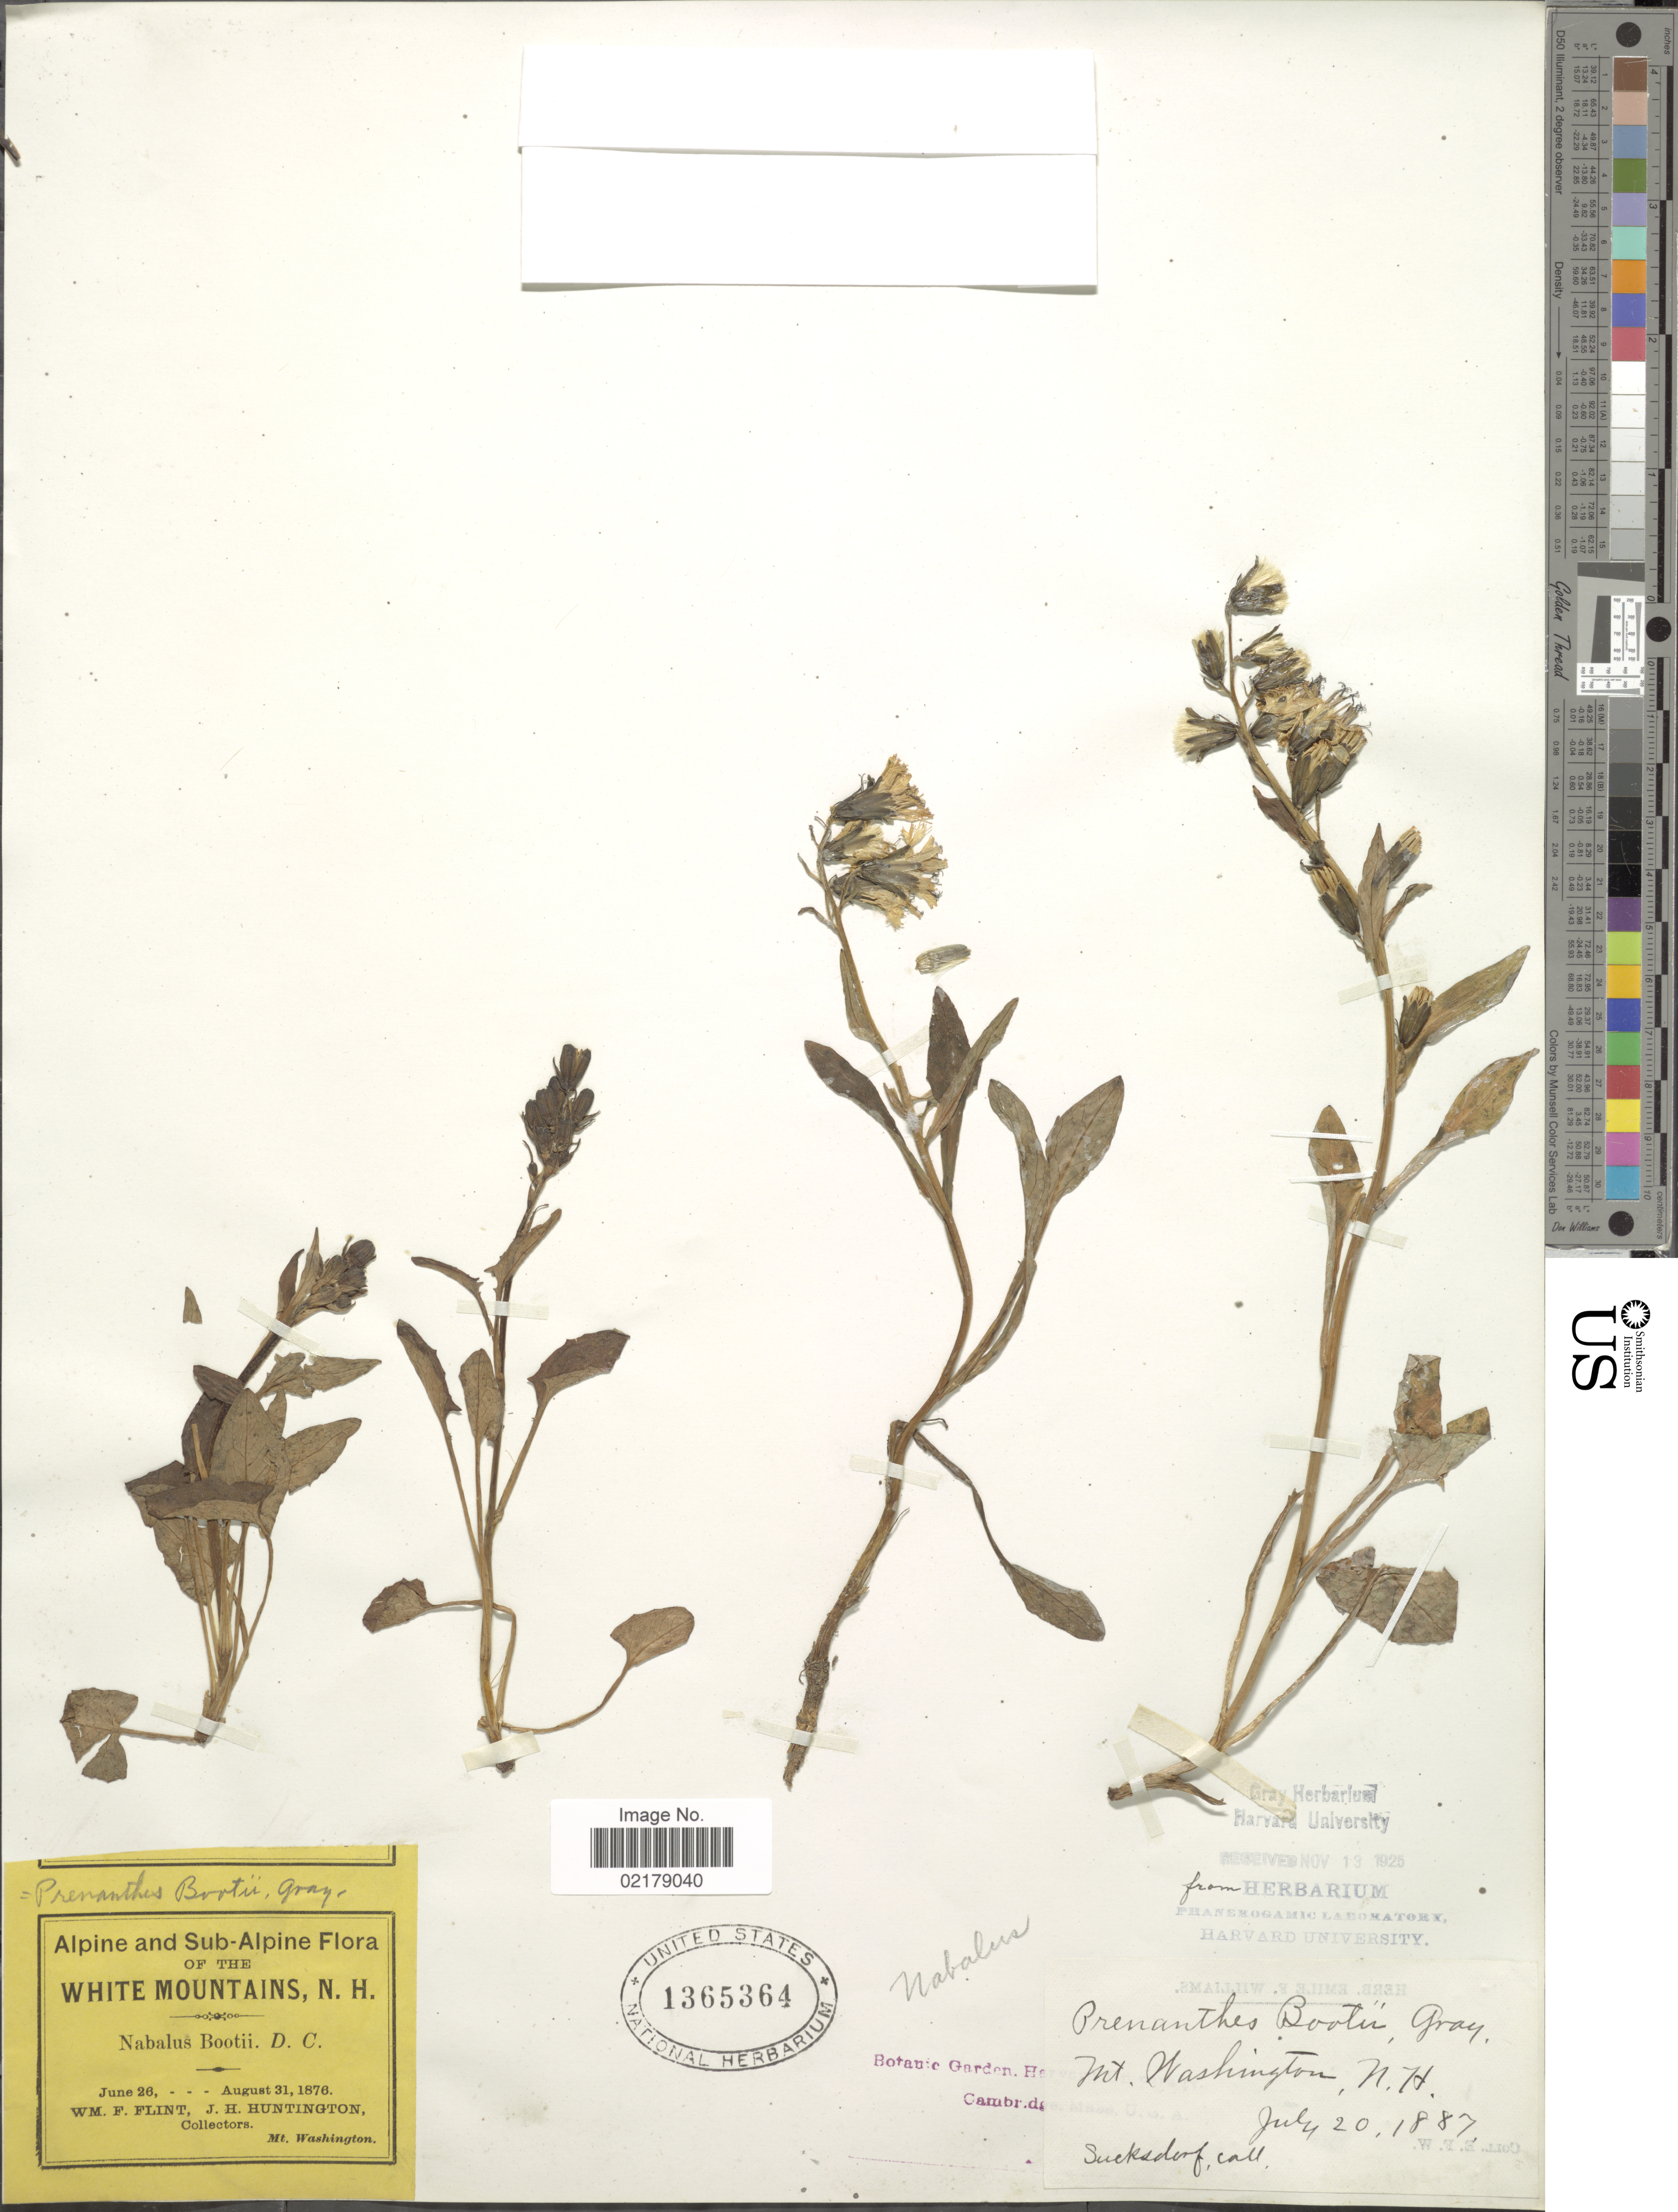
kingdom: Plantae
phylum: Tracheophyta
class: Magnoliopsida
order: Asterales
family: Asteraceae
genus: Prenanthes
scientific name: Prenanthes boottii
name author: (DC.) A. Gray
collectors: W. Flint & J. Huntington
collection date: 1876-06-26/1876-08-31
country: United States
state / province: New Hampshire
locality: Alpine and Sub-Alpine of the White Mountains, Mt Washington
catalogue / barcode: US 1365364